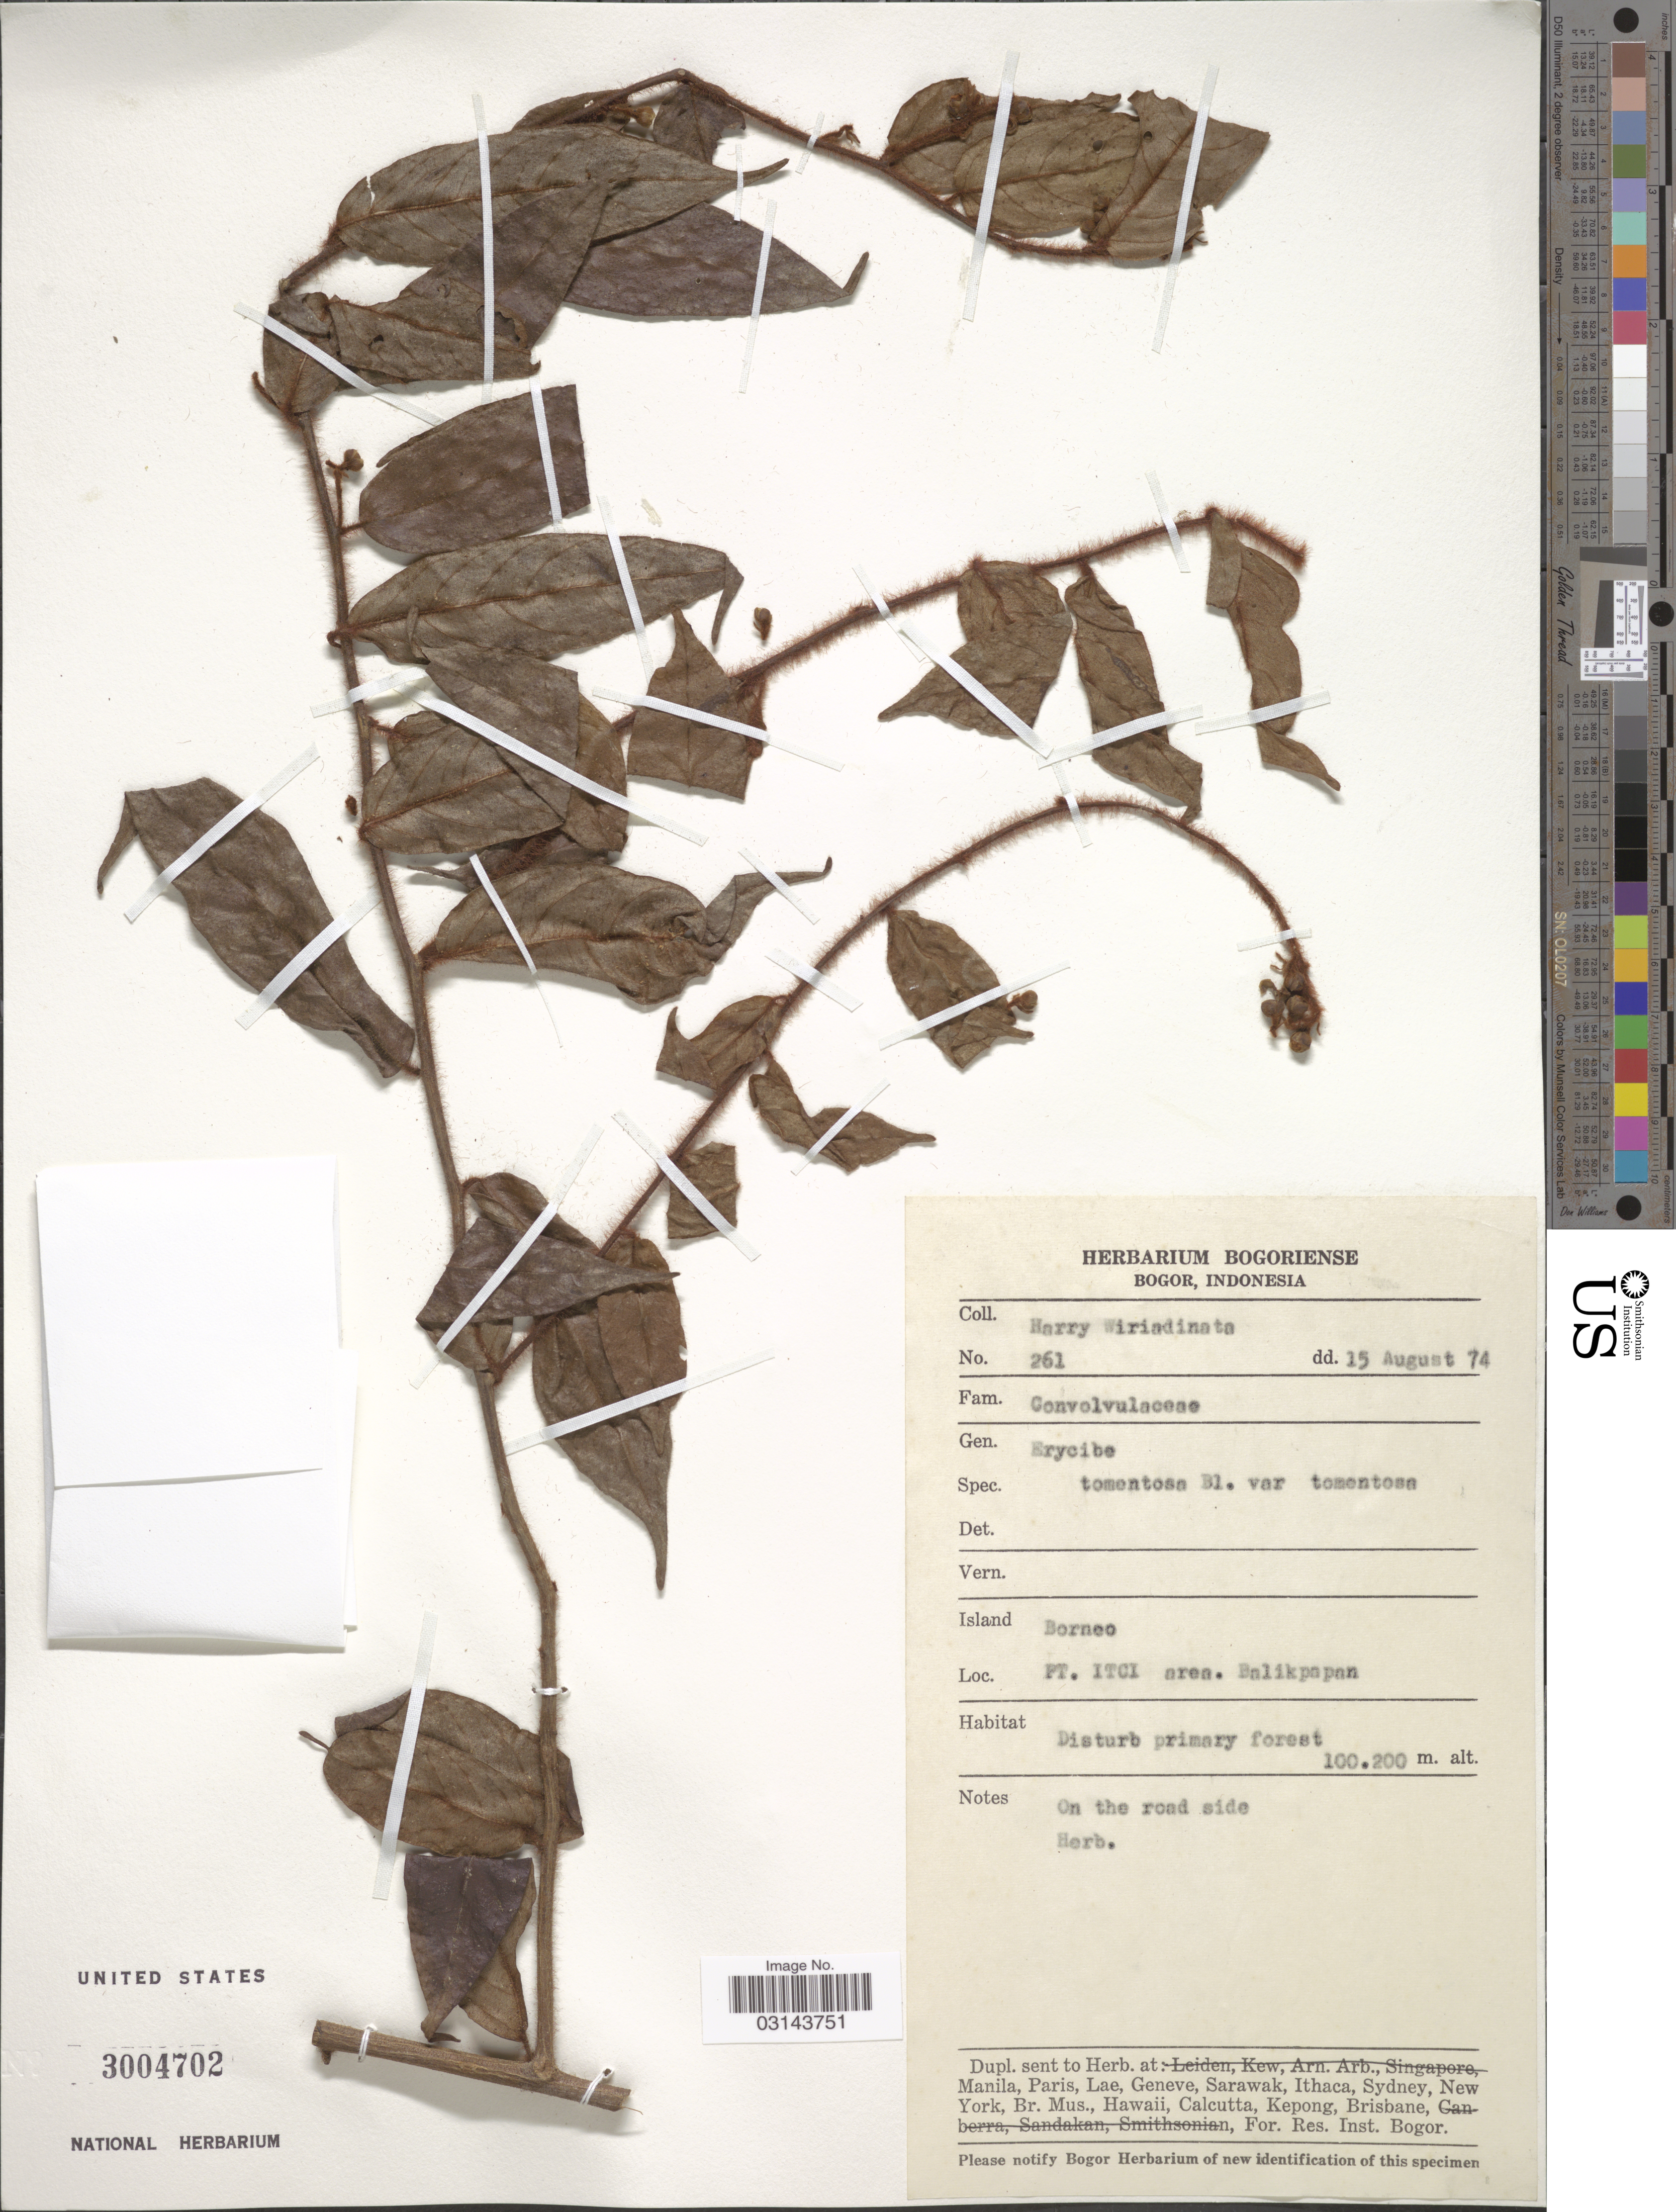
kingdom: Plantae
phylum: Tracheophyta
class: Magnoliopsida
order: Solanales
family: Convolvulaceae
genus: Erycibe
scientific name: Erycibe sp.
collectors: H. Wiriadinata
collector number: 261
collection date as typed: Transcribed d/m/y: 15/8/74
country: Indonesia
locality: Island Borneo. PT. ITCI area. Balikpapan.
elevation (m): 100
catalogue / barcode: US 3004702